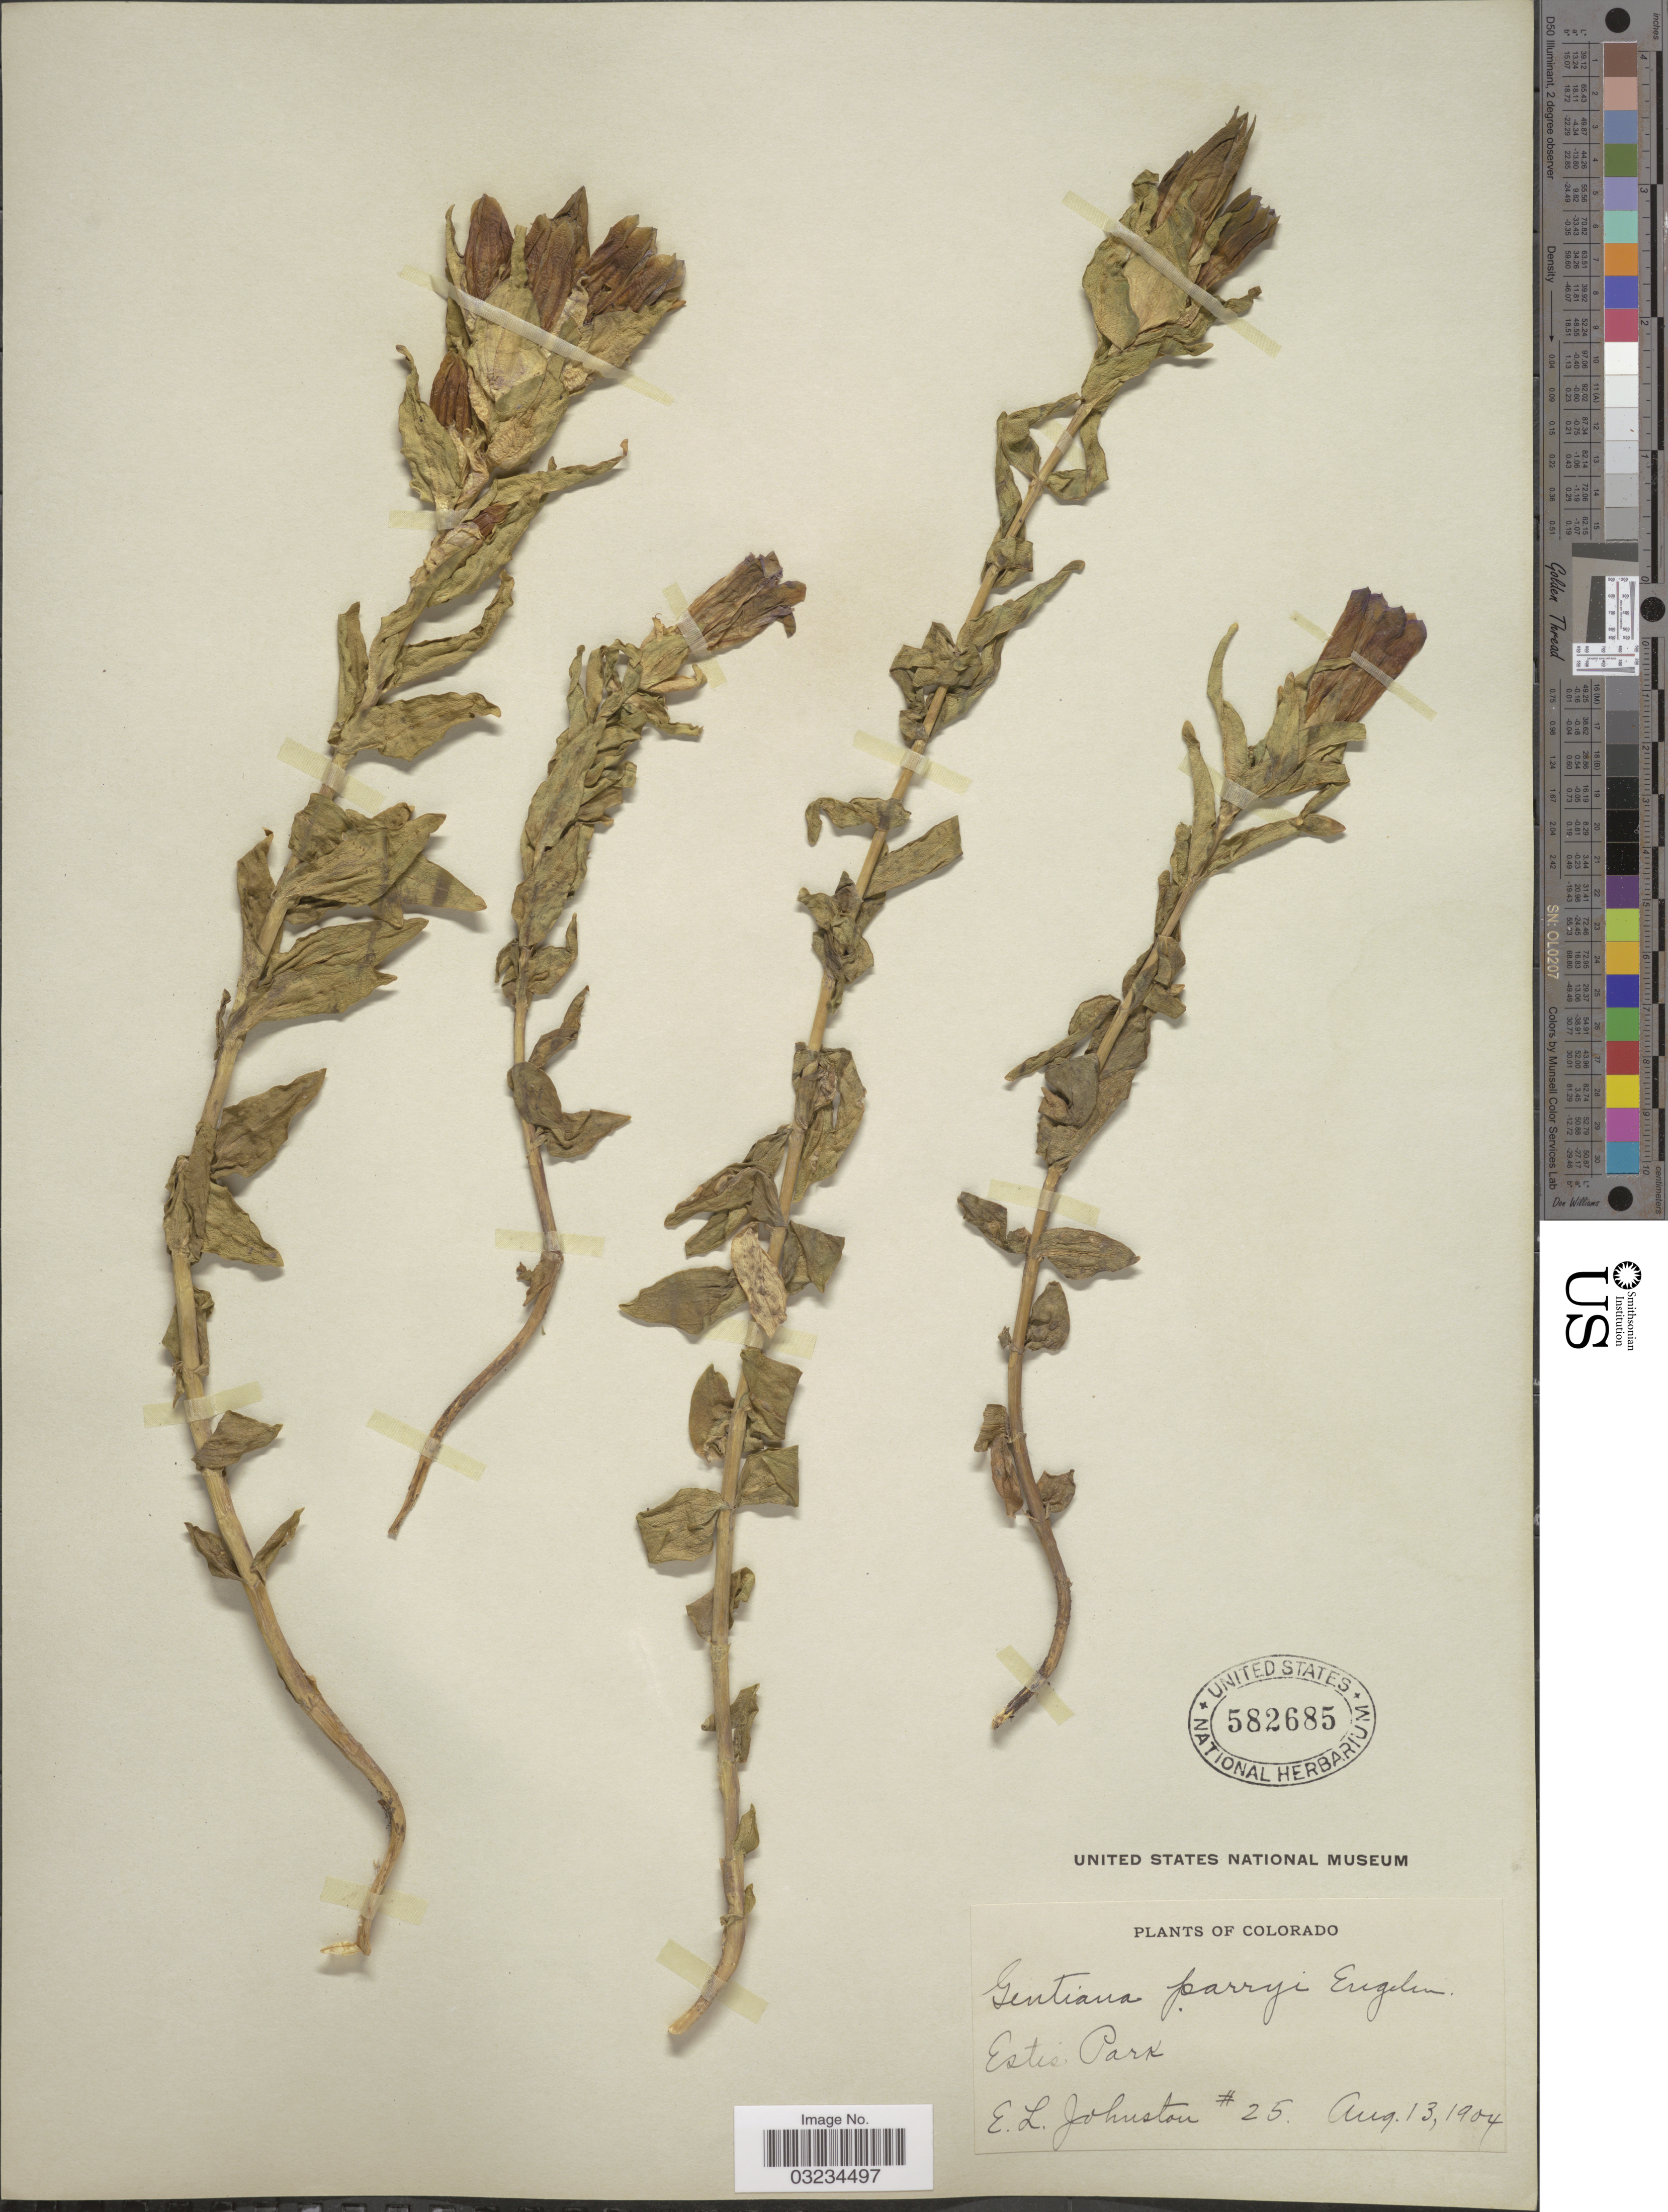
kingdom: Plantae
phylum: Tracheophyta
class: Magnoliopsida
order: Gentianales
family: Gentianaceae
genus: Gentiana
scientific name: Gentiana parryi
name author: Engelm.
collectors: E. L. Johnston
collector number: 25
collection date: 1904-08-13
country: United States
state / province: Colorado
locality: Estes Park.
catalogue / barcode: US 582685